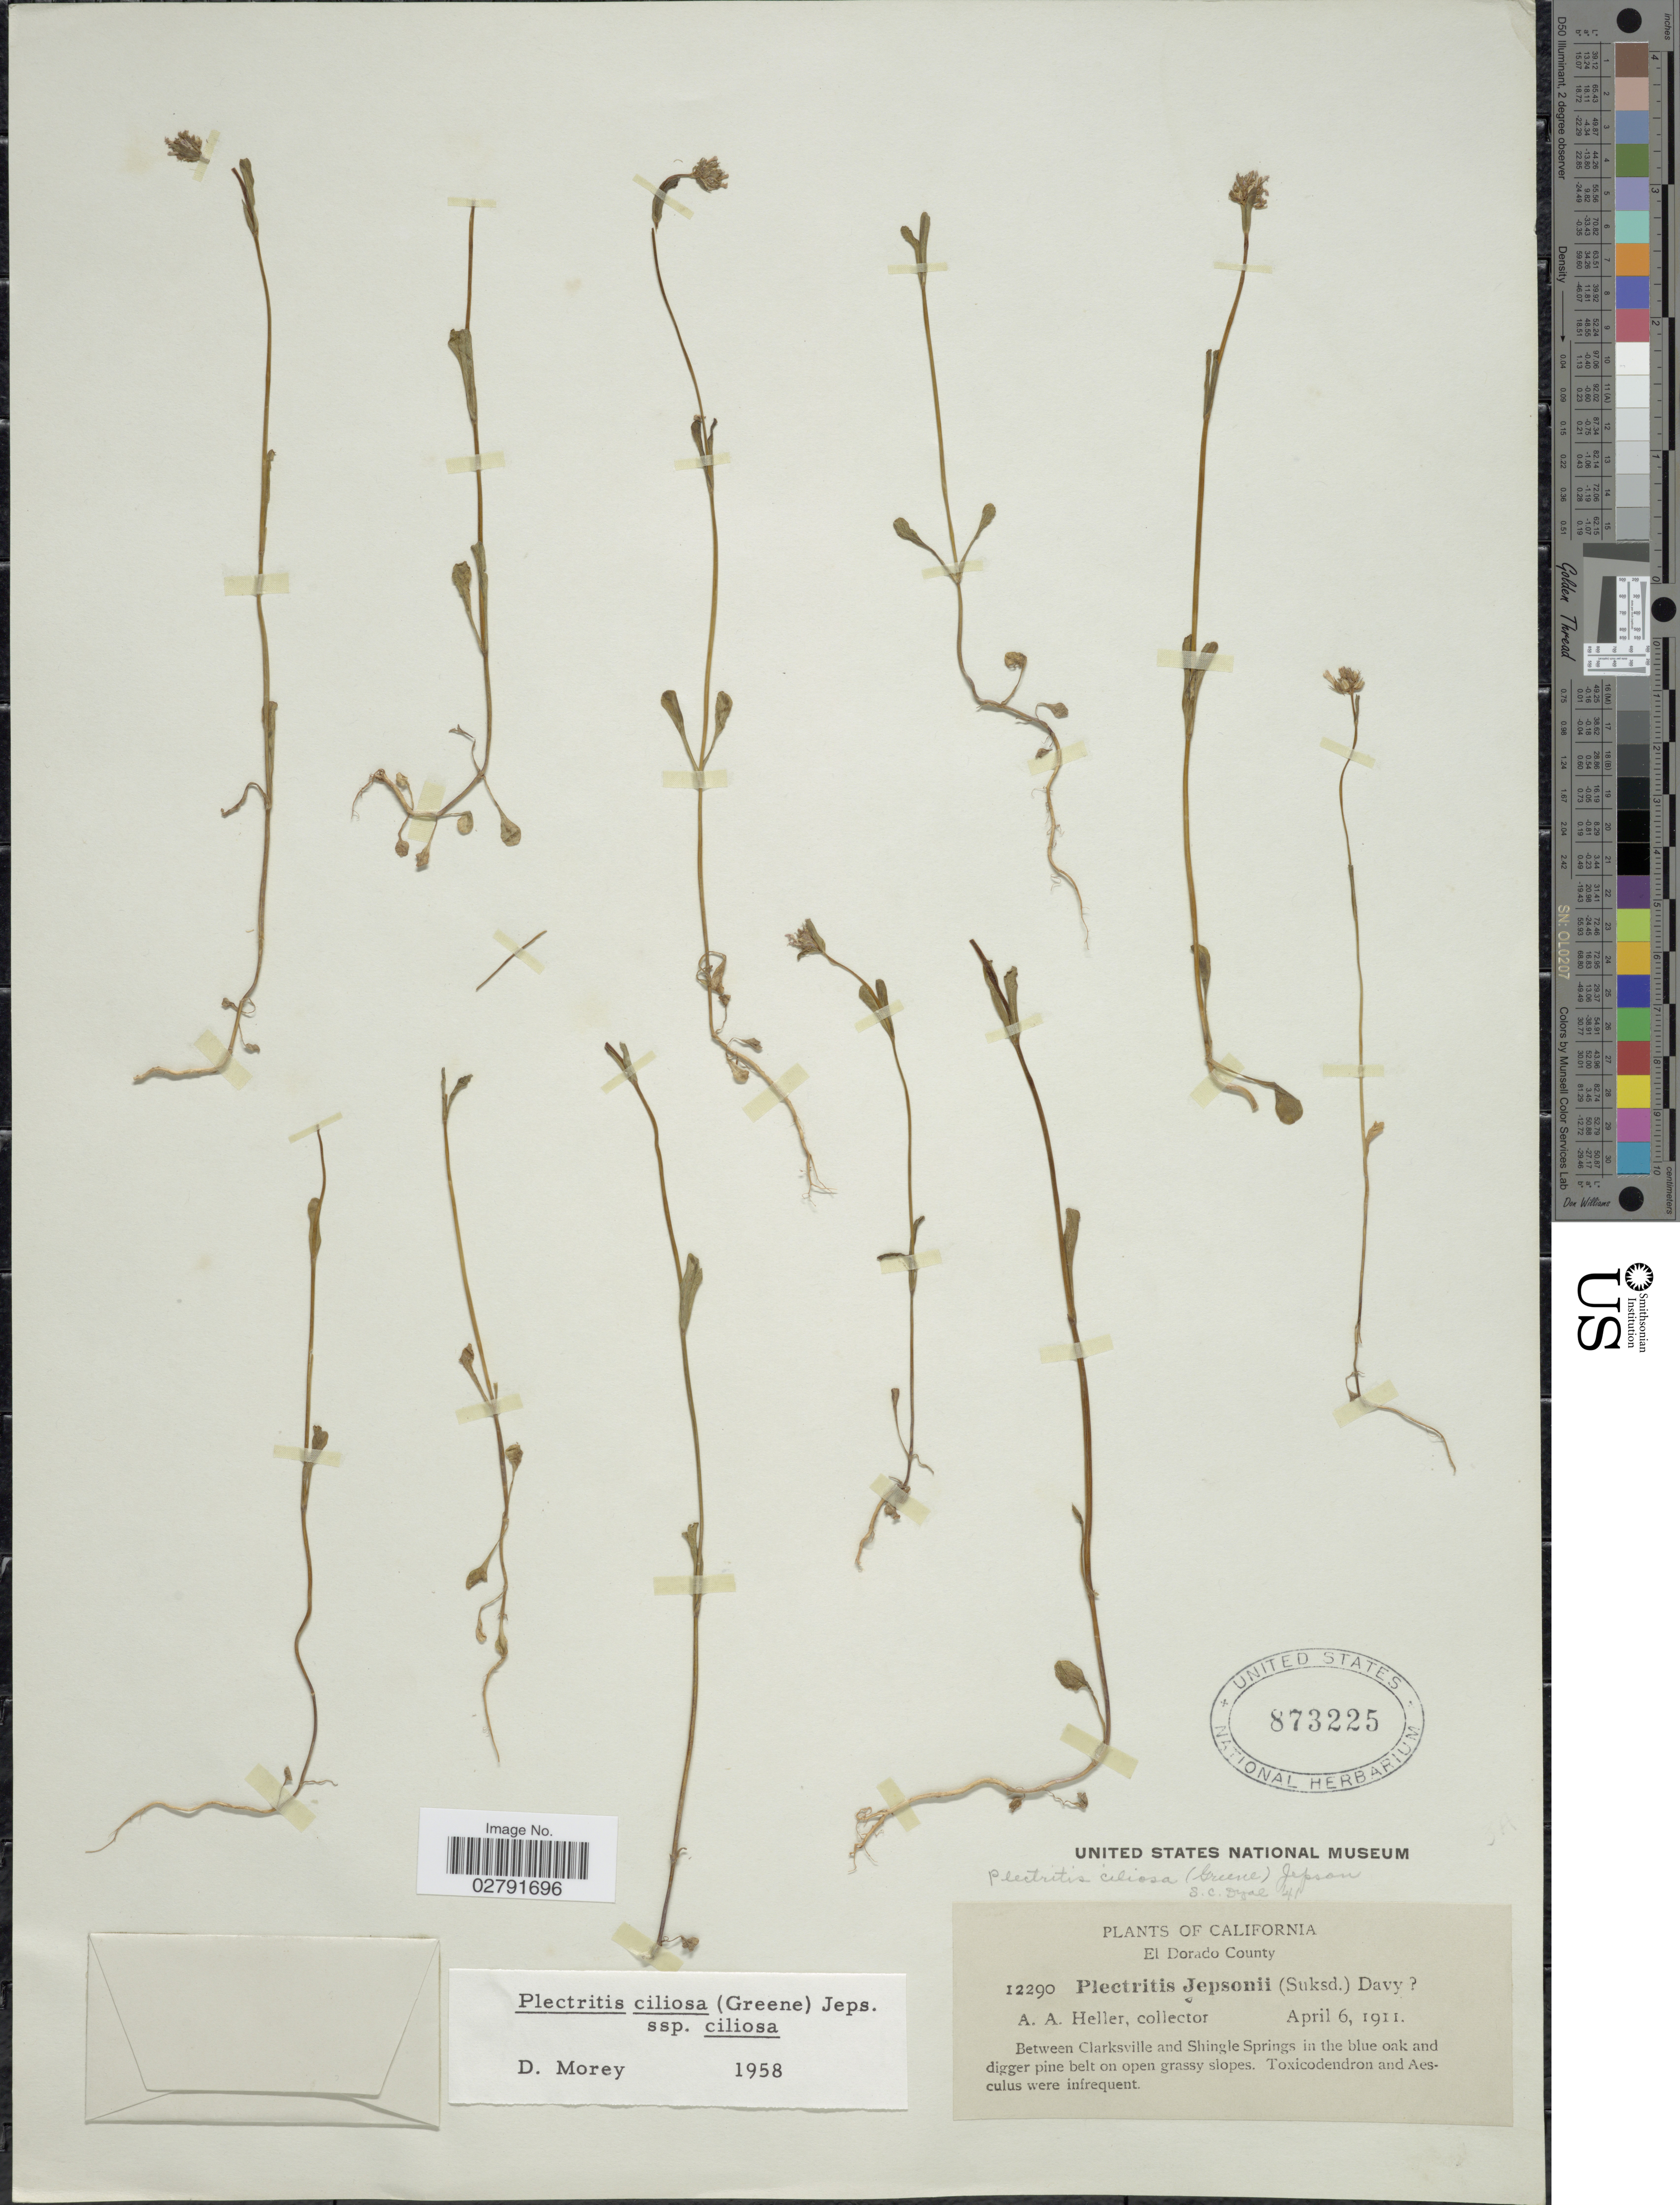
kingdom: Plantae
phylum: Tracheophyta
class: Magnoliopsida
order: Dipsacales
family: Caprifoliaceae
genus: Plectritis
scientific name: Plectritis ciliosa subsp. ciliosa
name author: (Greene) Jeps.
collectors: A. A. Heller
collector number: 12290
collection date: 1911-04-06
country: United States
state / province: California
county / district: El Dorado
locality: El Dorado County. Between Clarksville and Shingle Springs in the blue oak and digger pine belt on open grassy slopes.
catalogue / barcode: US 873225